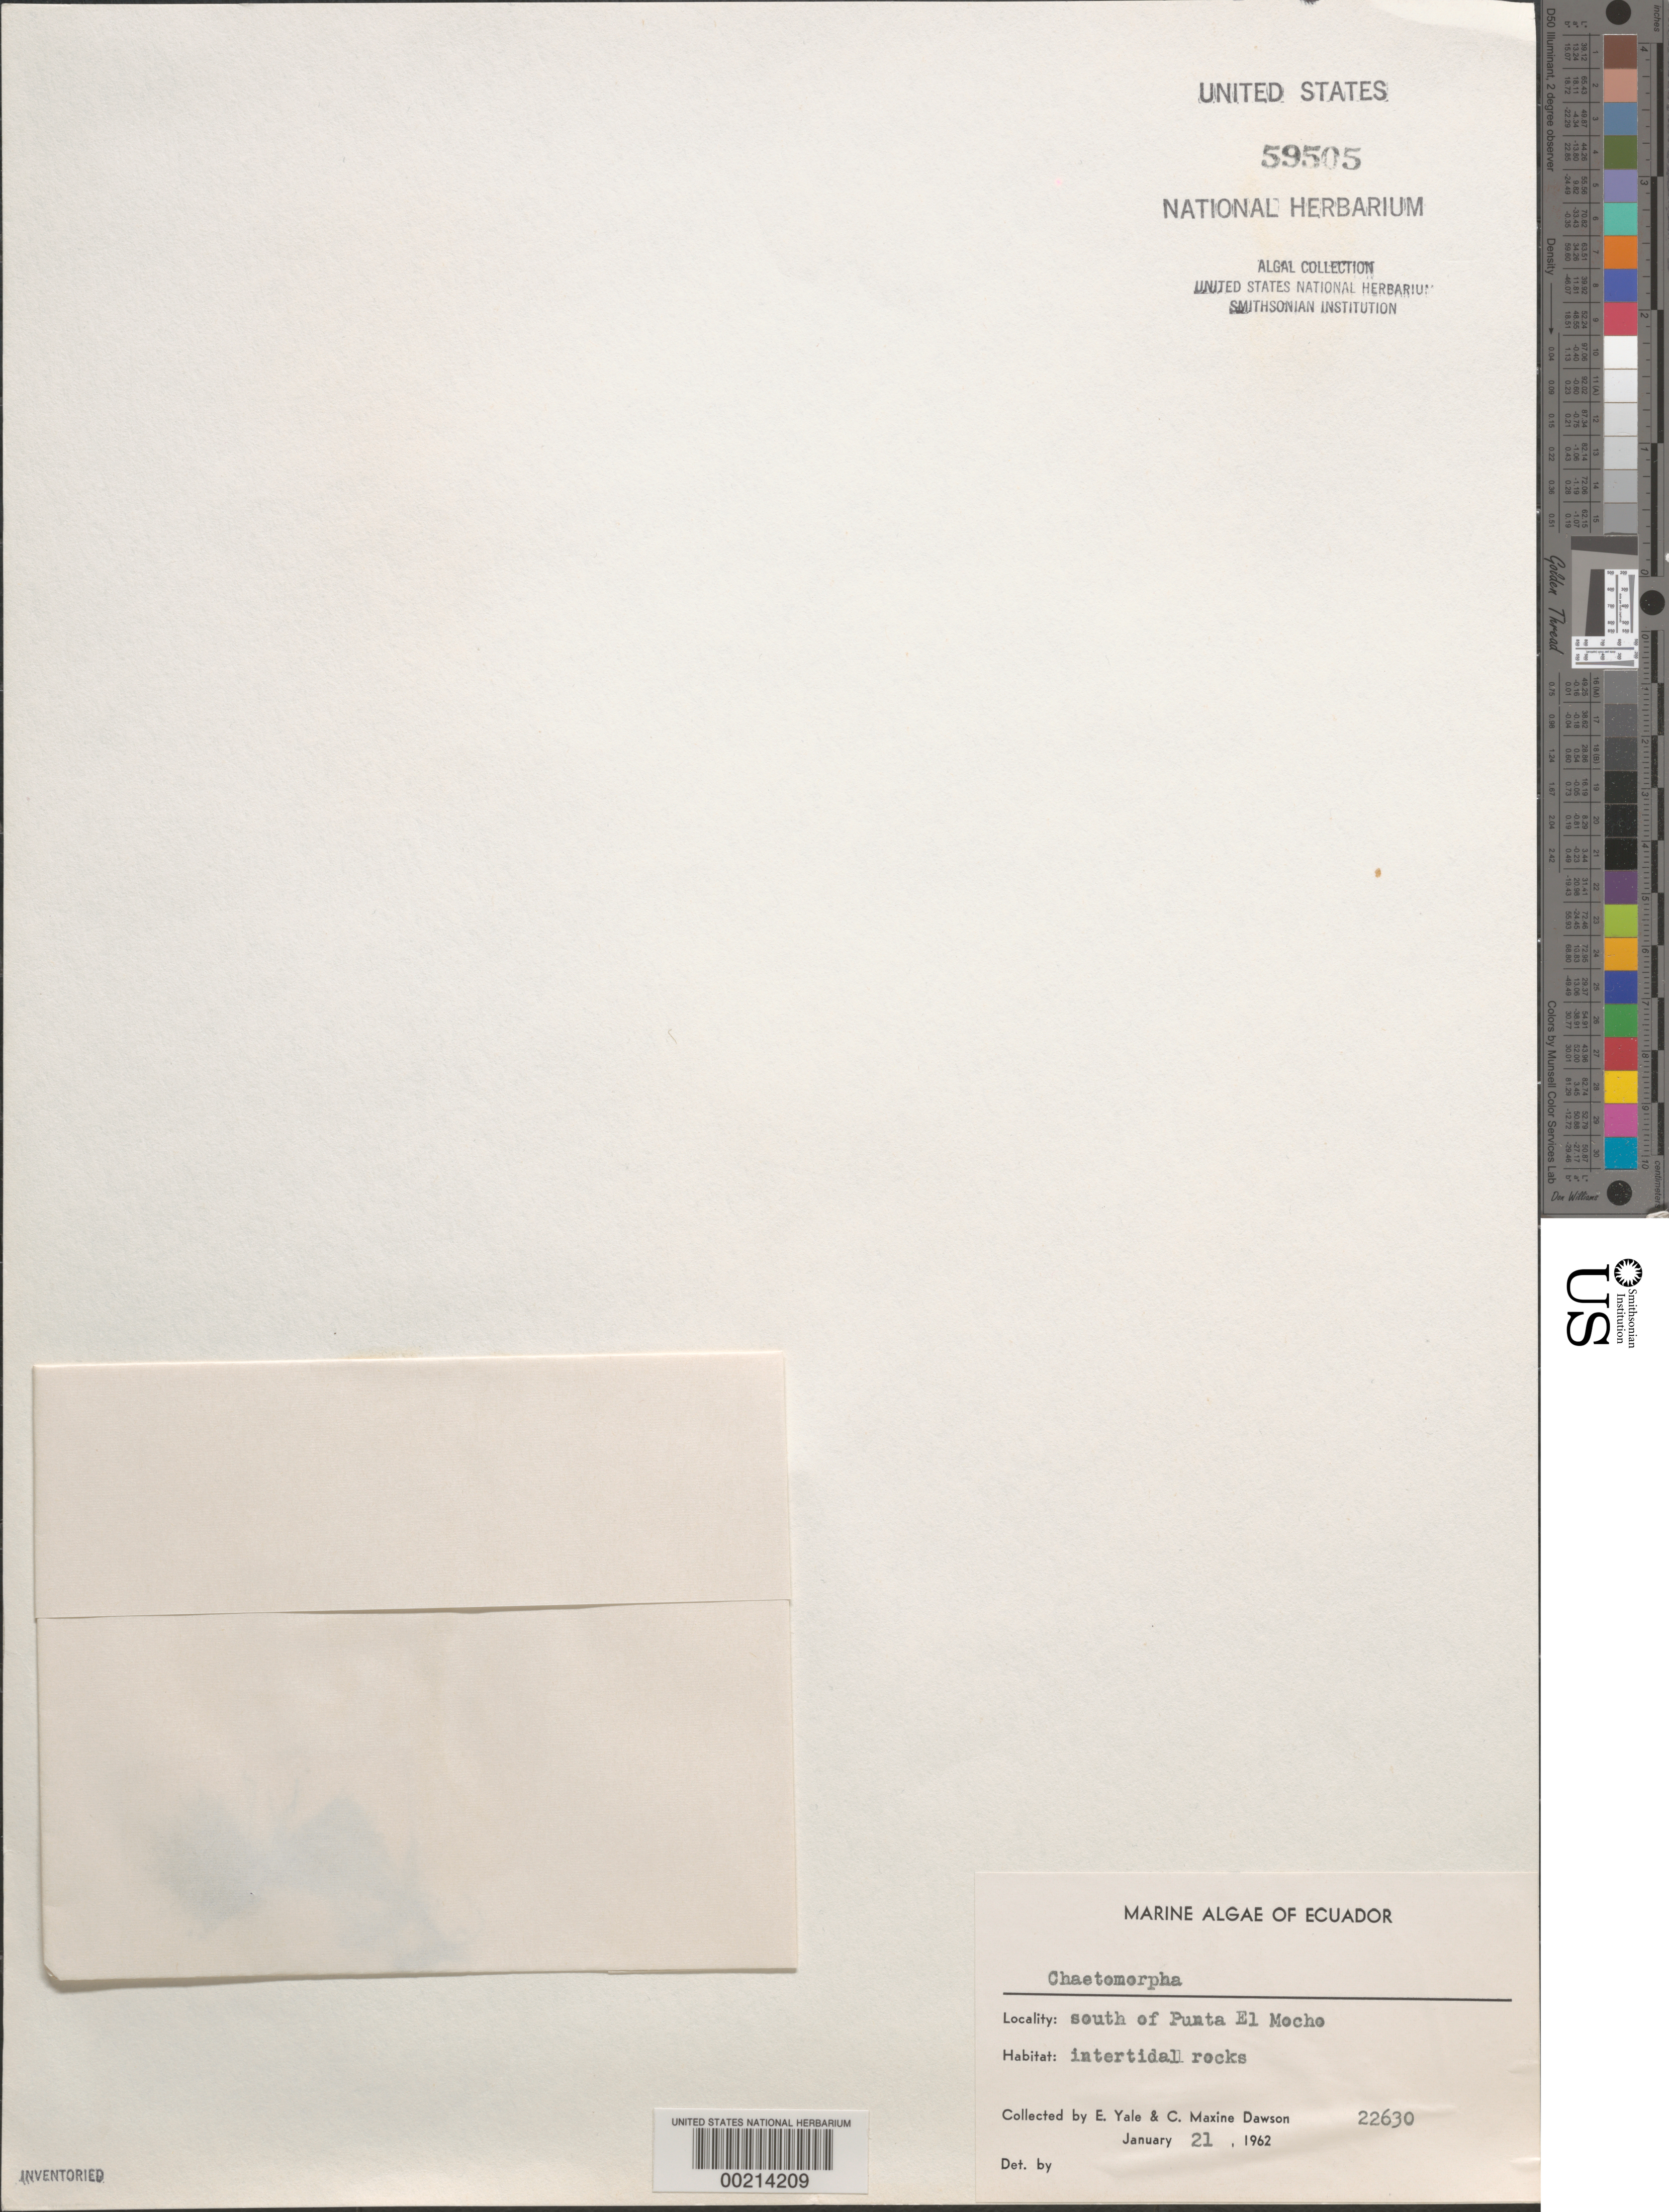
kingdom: Plantae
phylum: Chlorophyta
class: Ulvophyceae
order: Cladophorales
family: Cladophoraceae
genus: Chaetomorpha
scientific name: Chaetomorpha sp.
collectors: E. Y. Dawson & C. M. Dawson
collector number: EYD 22630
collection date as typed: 21 Jan 1962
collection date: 1962-01-21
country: Ecuador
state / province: Guayas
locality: South of Punta el Mocho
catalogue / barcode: US 59505